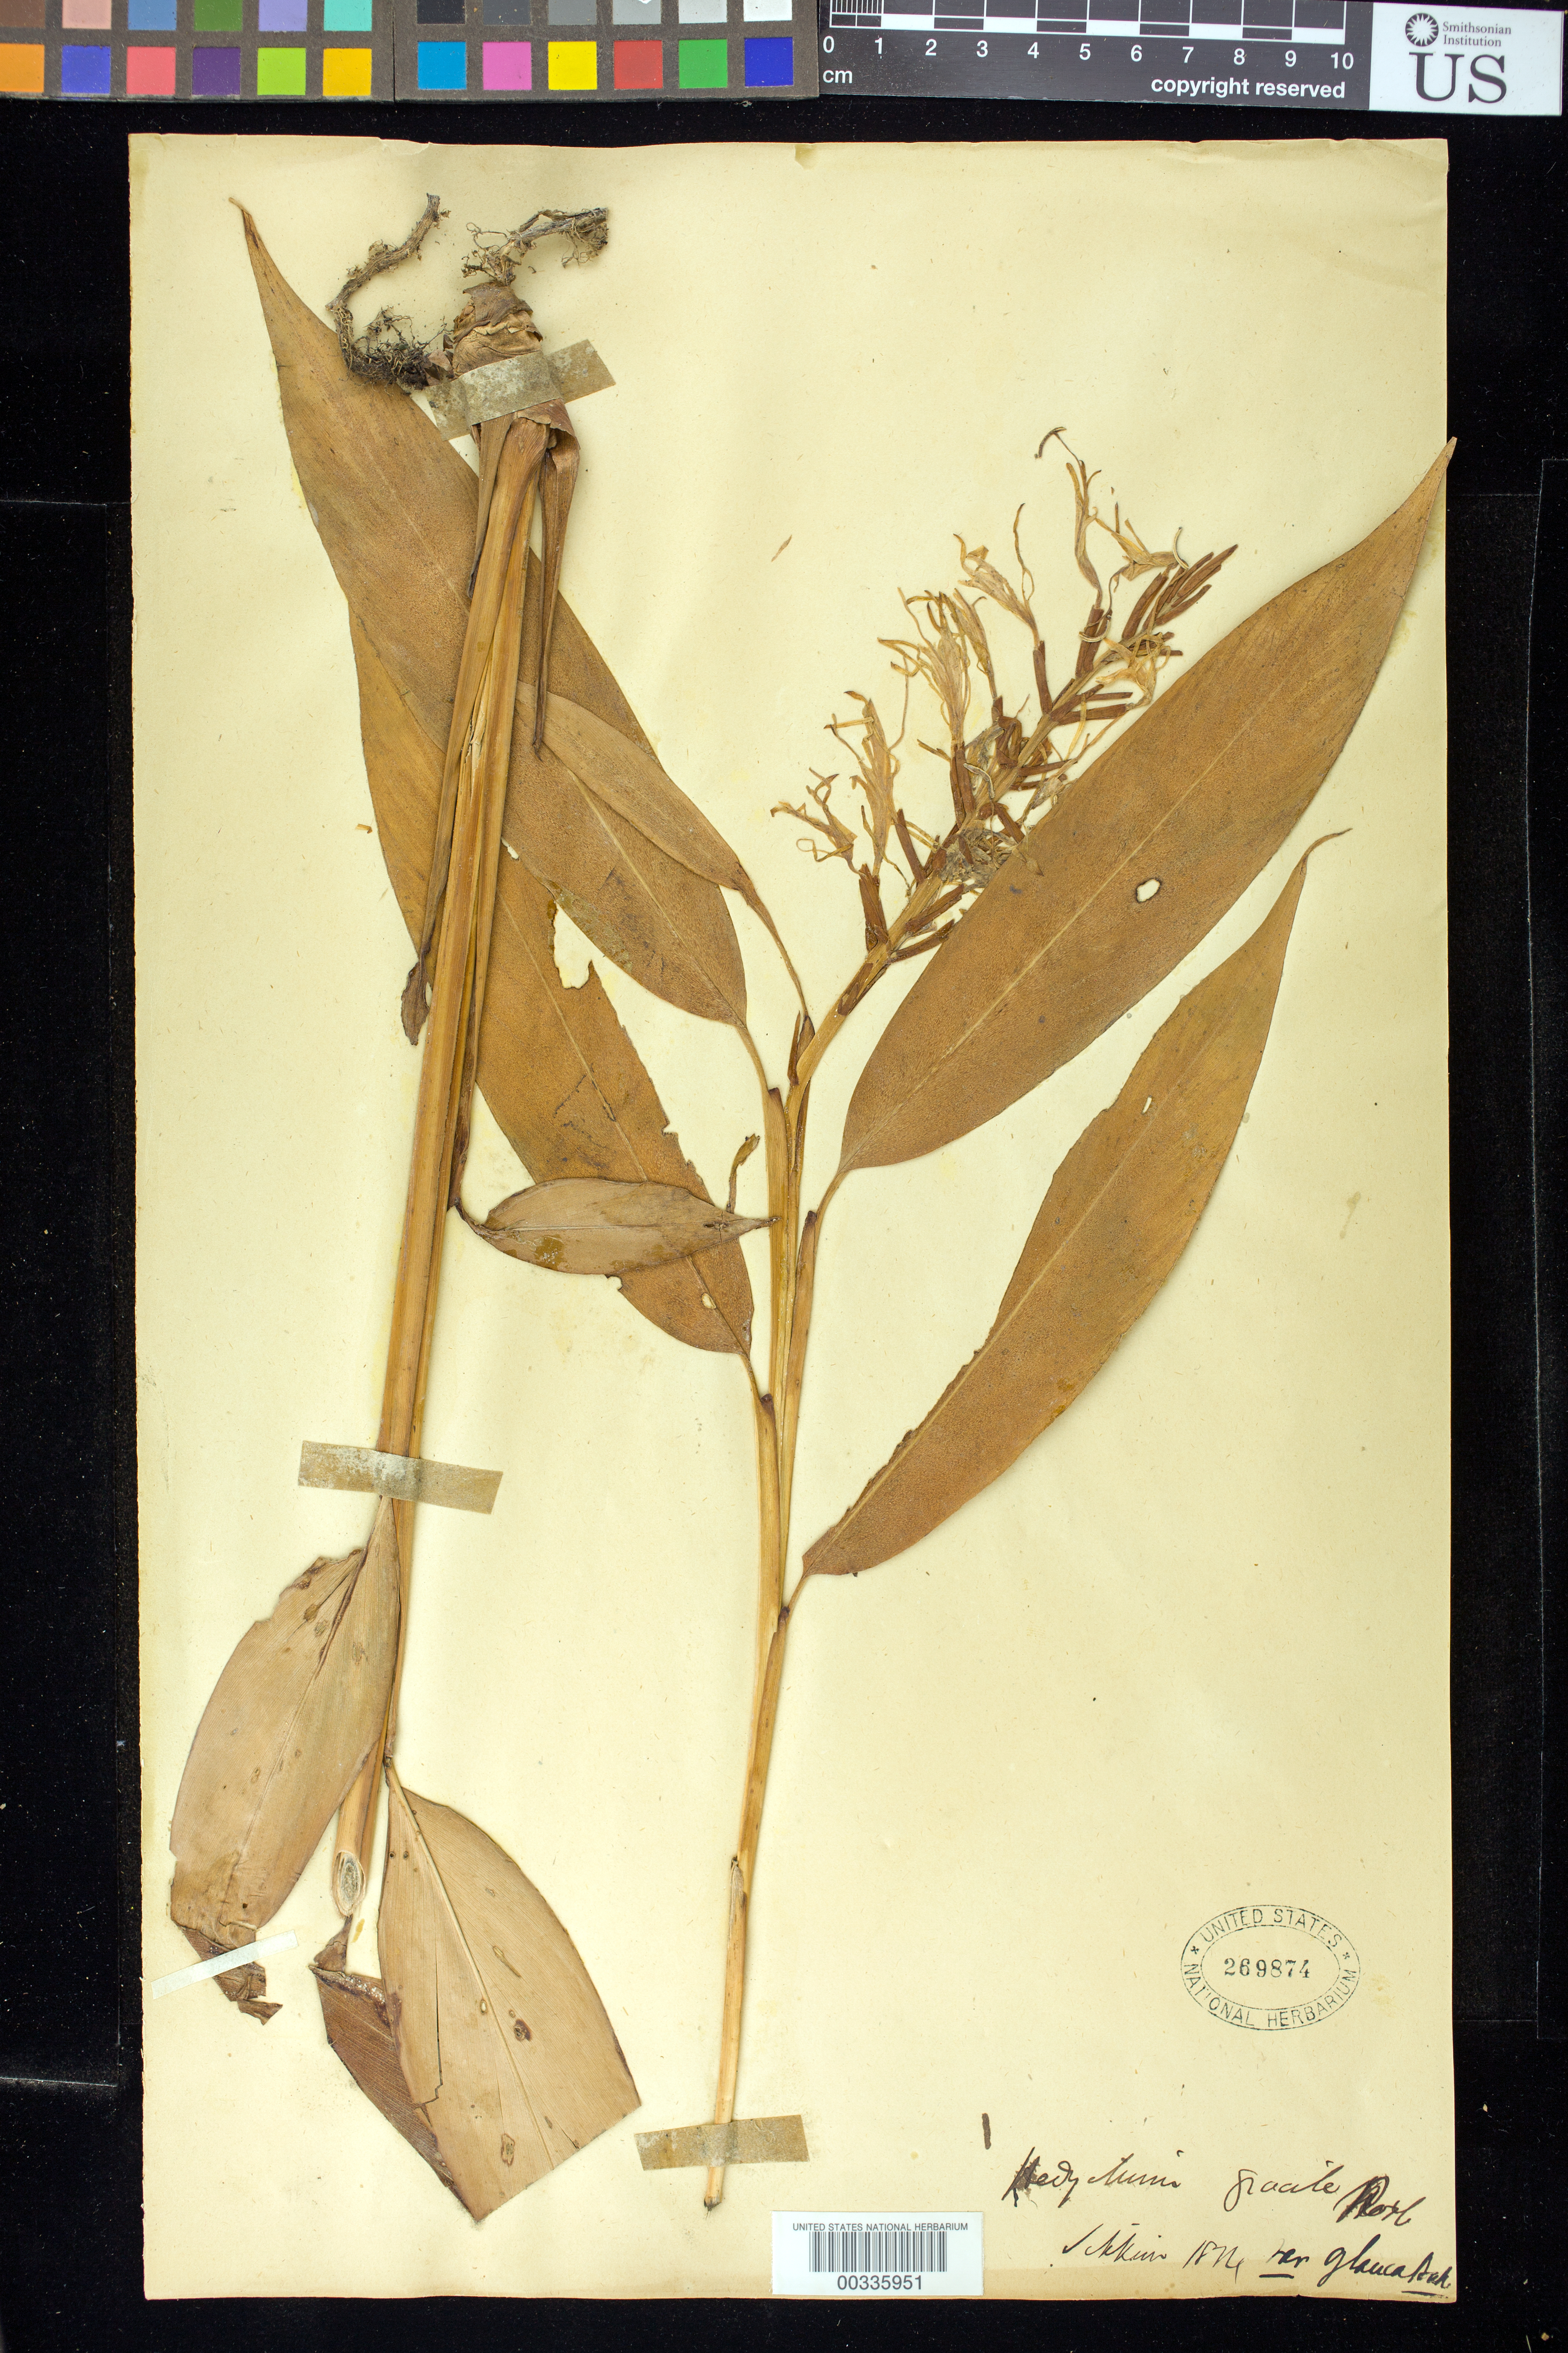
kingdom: Plantae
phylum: Tracheophyta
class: Liliopsida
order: Zingiberales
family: Zingiberaceae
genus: Hedychium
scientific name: Hedychium gracile var. glauca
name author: (Roscoe) Baker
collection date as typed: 1874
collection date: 1874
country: India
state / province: Sikkim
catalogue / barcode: US 269874